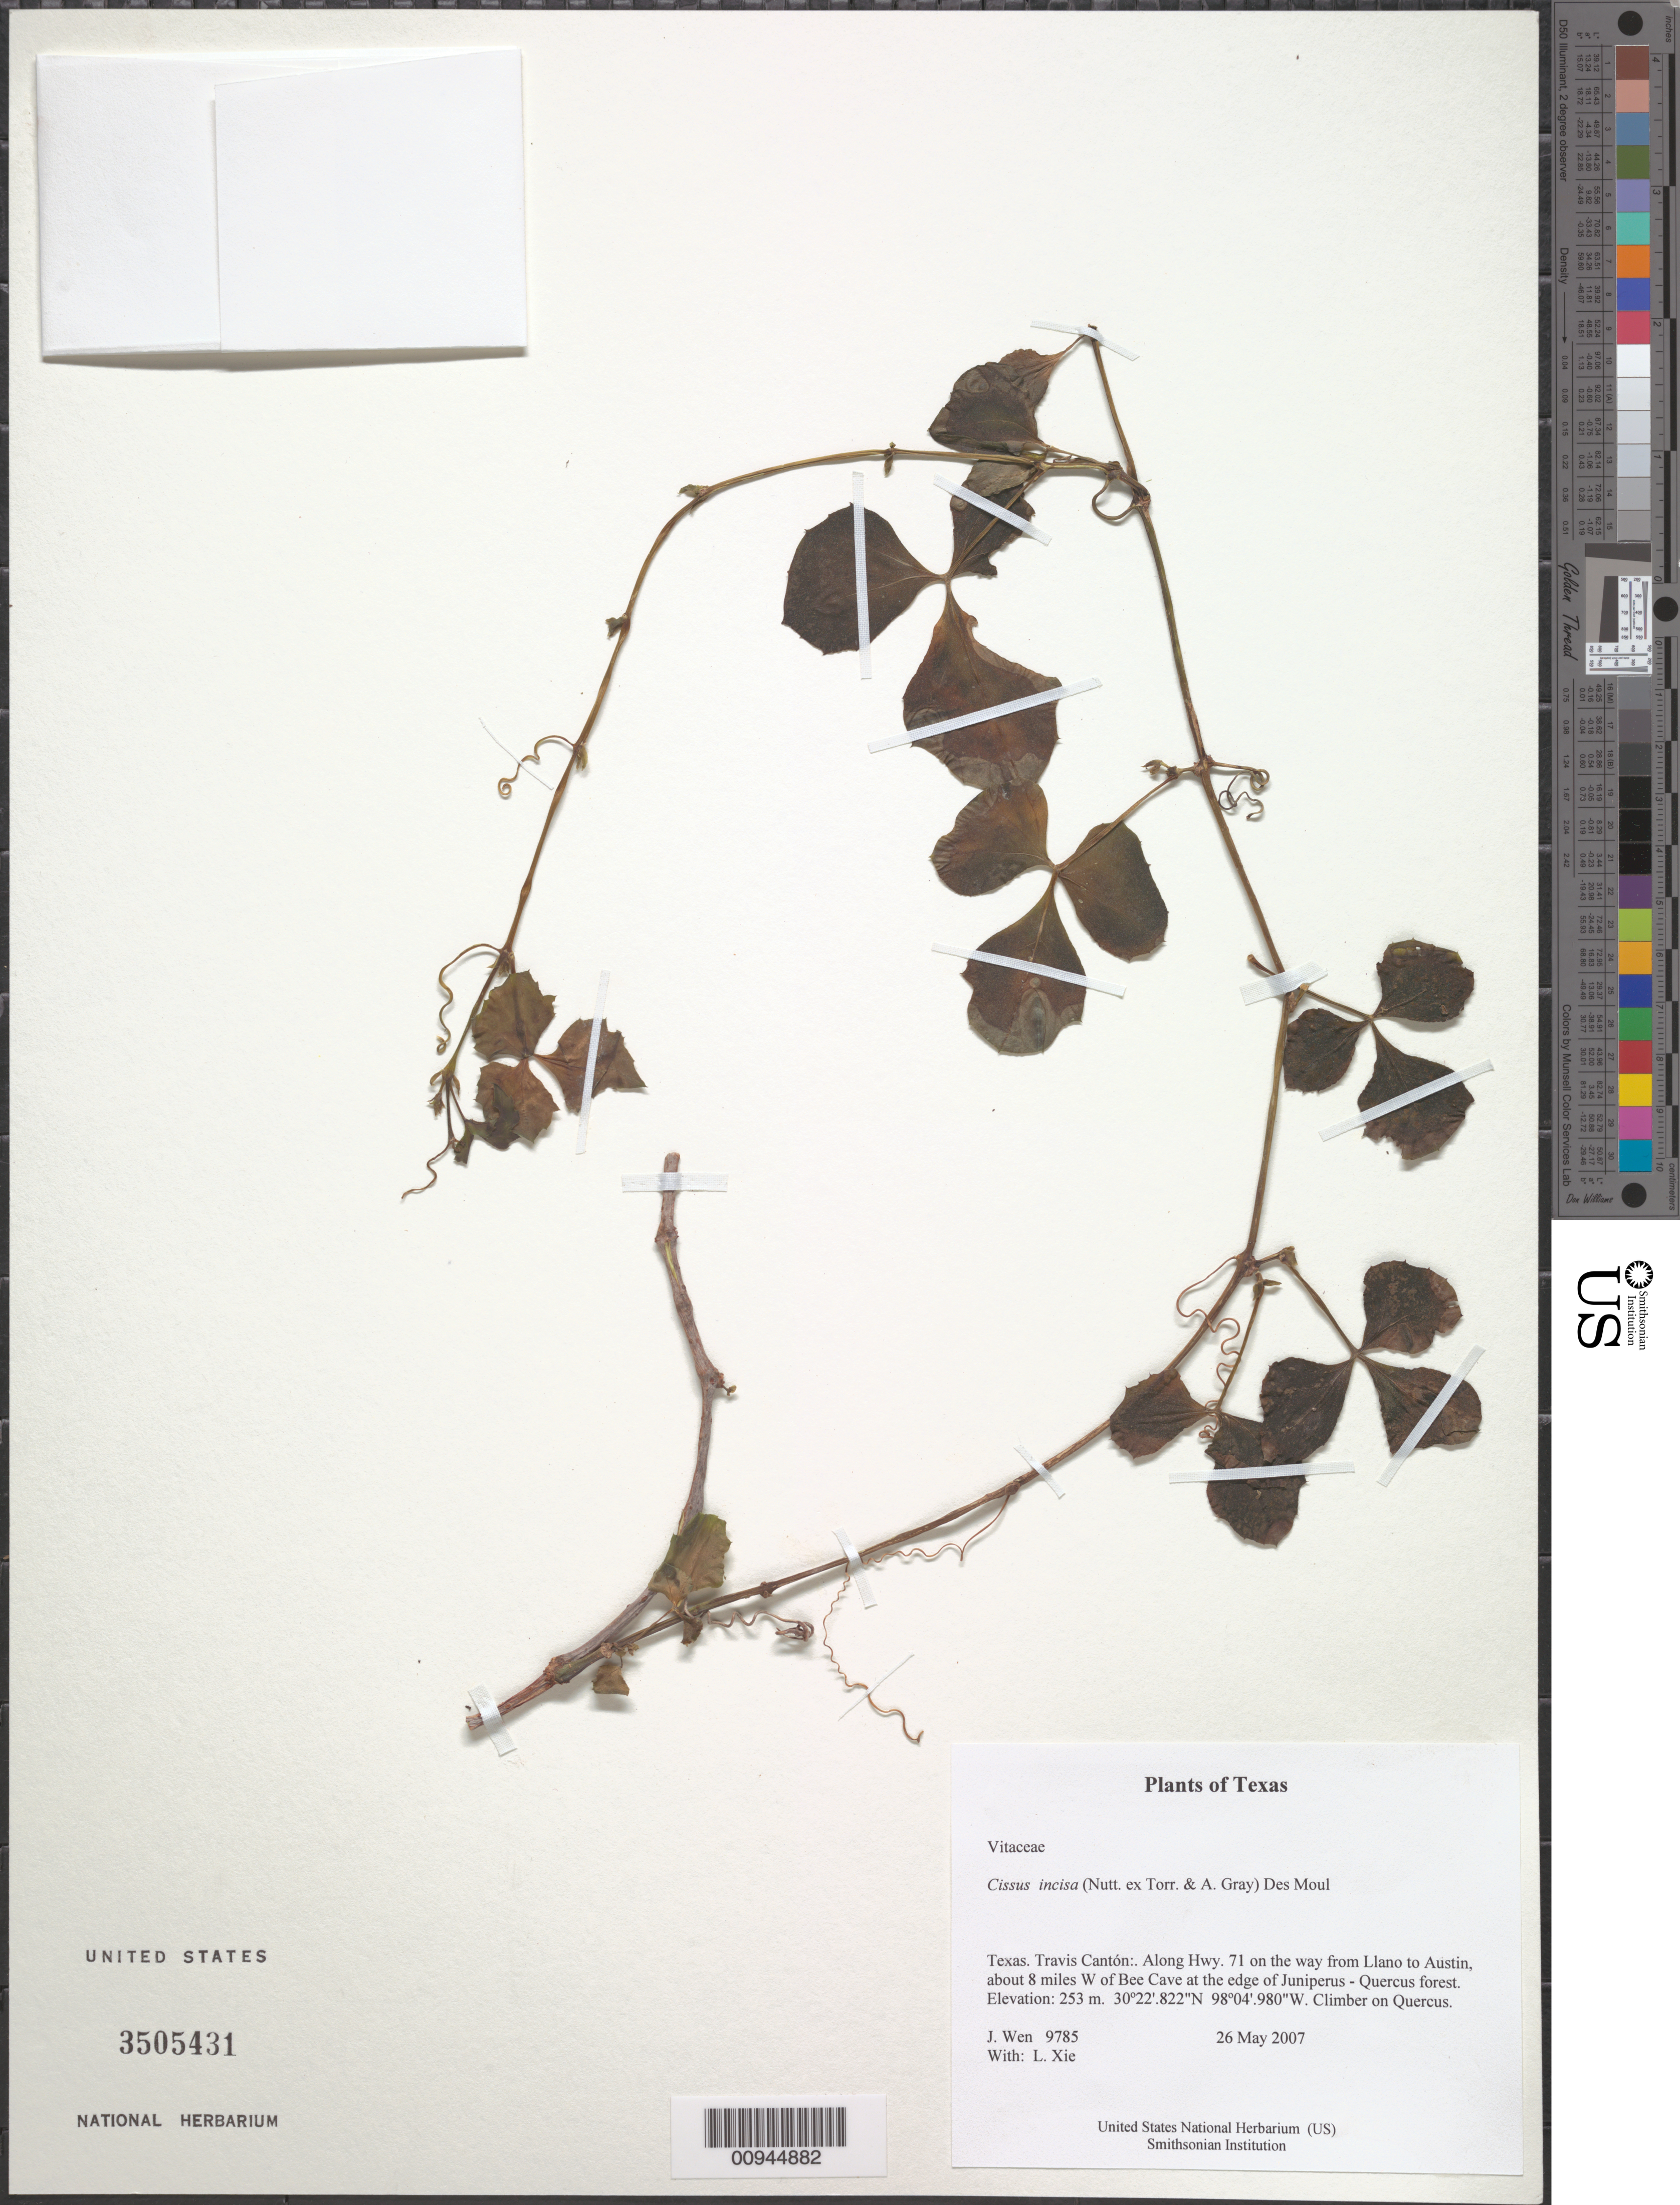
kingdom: Plantae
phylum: Tracheophyta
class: Magnoliopsida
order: Vitales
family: Vitaceae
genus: Cissus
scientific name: Cissus incisa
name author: Des Moul.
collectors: J. Wen & L. Xie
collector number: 9785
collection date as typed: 26 May 2007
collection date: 2007-05-26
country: United States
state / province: Texas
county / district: Travis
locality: Along Hwy. 71 on the way from Llano to Austin, about 8 miles W of Bee Cave at the edge of Juniperus - Quercus forest.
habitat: On Quercus.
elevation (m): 253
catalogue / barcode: US 3505431